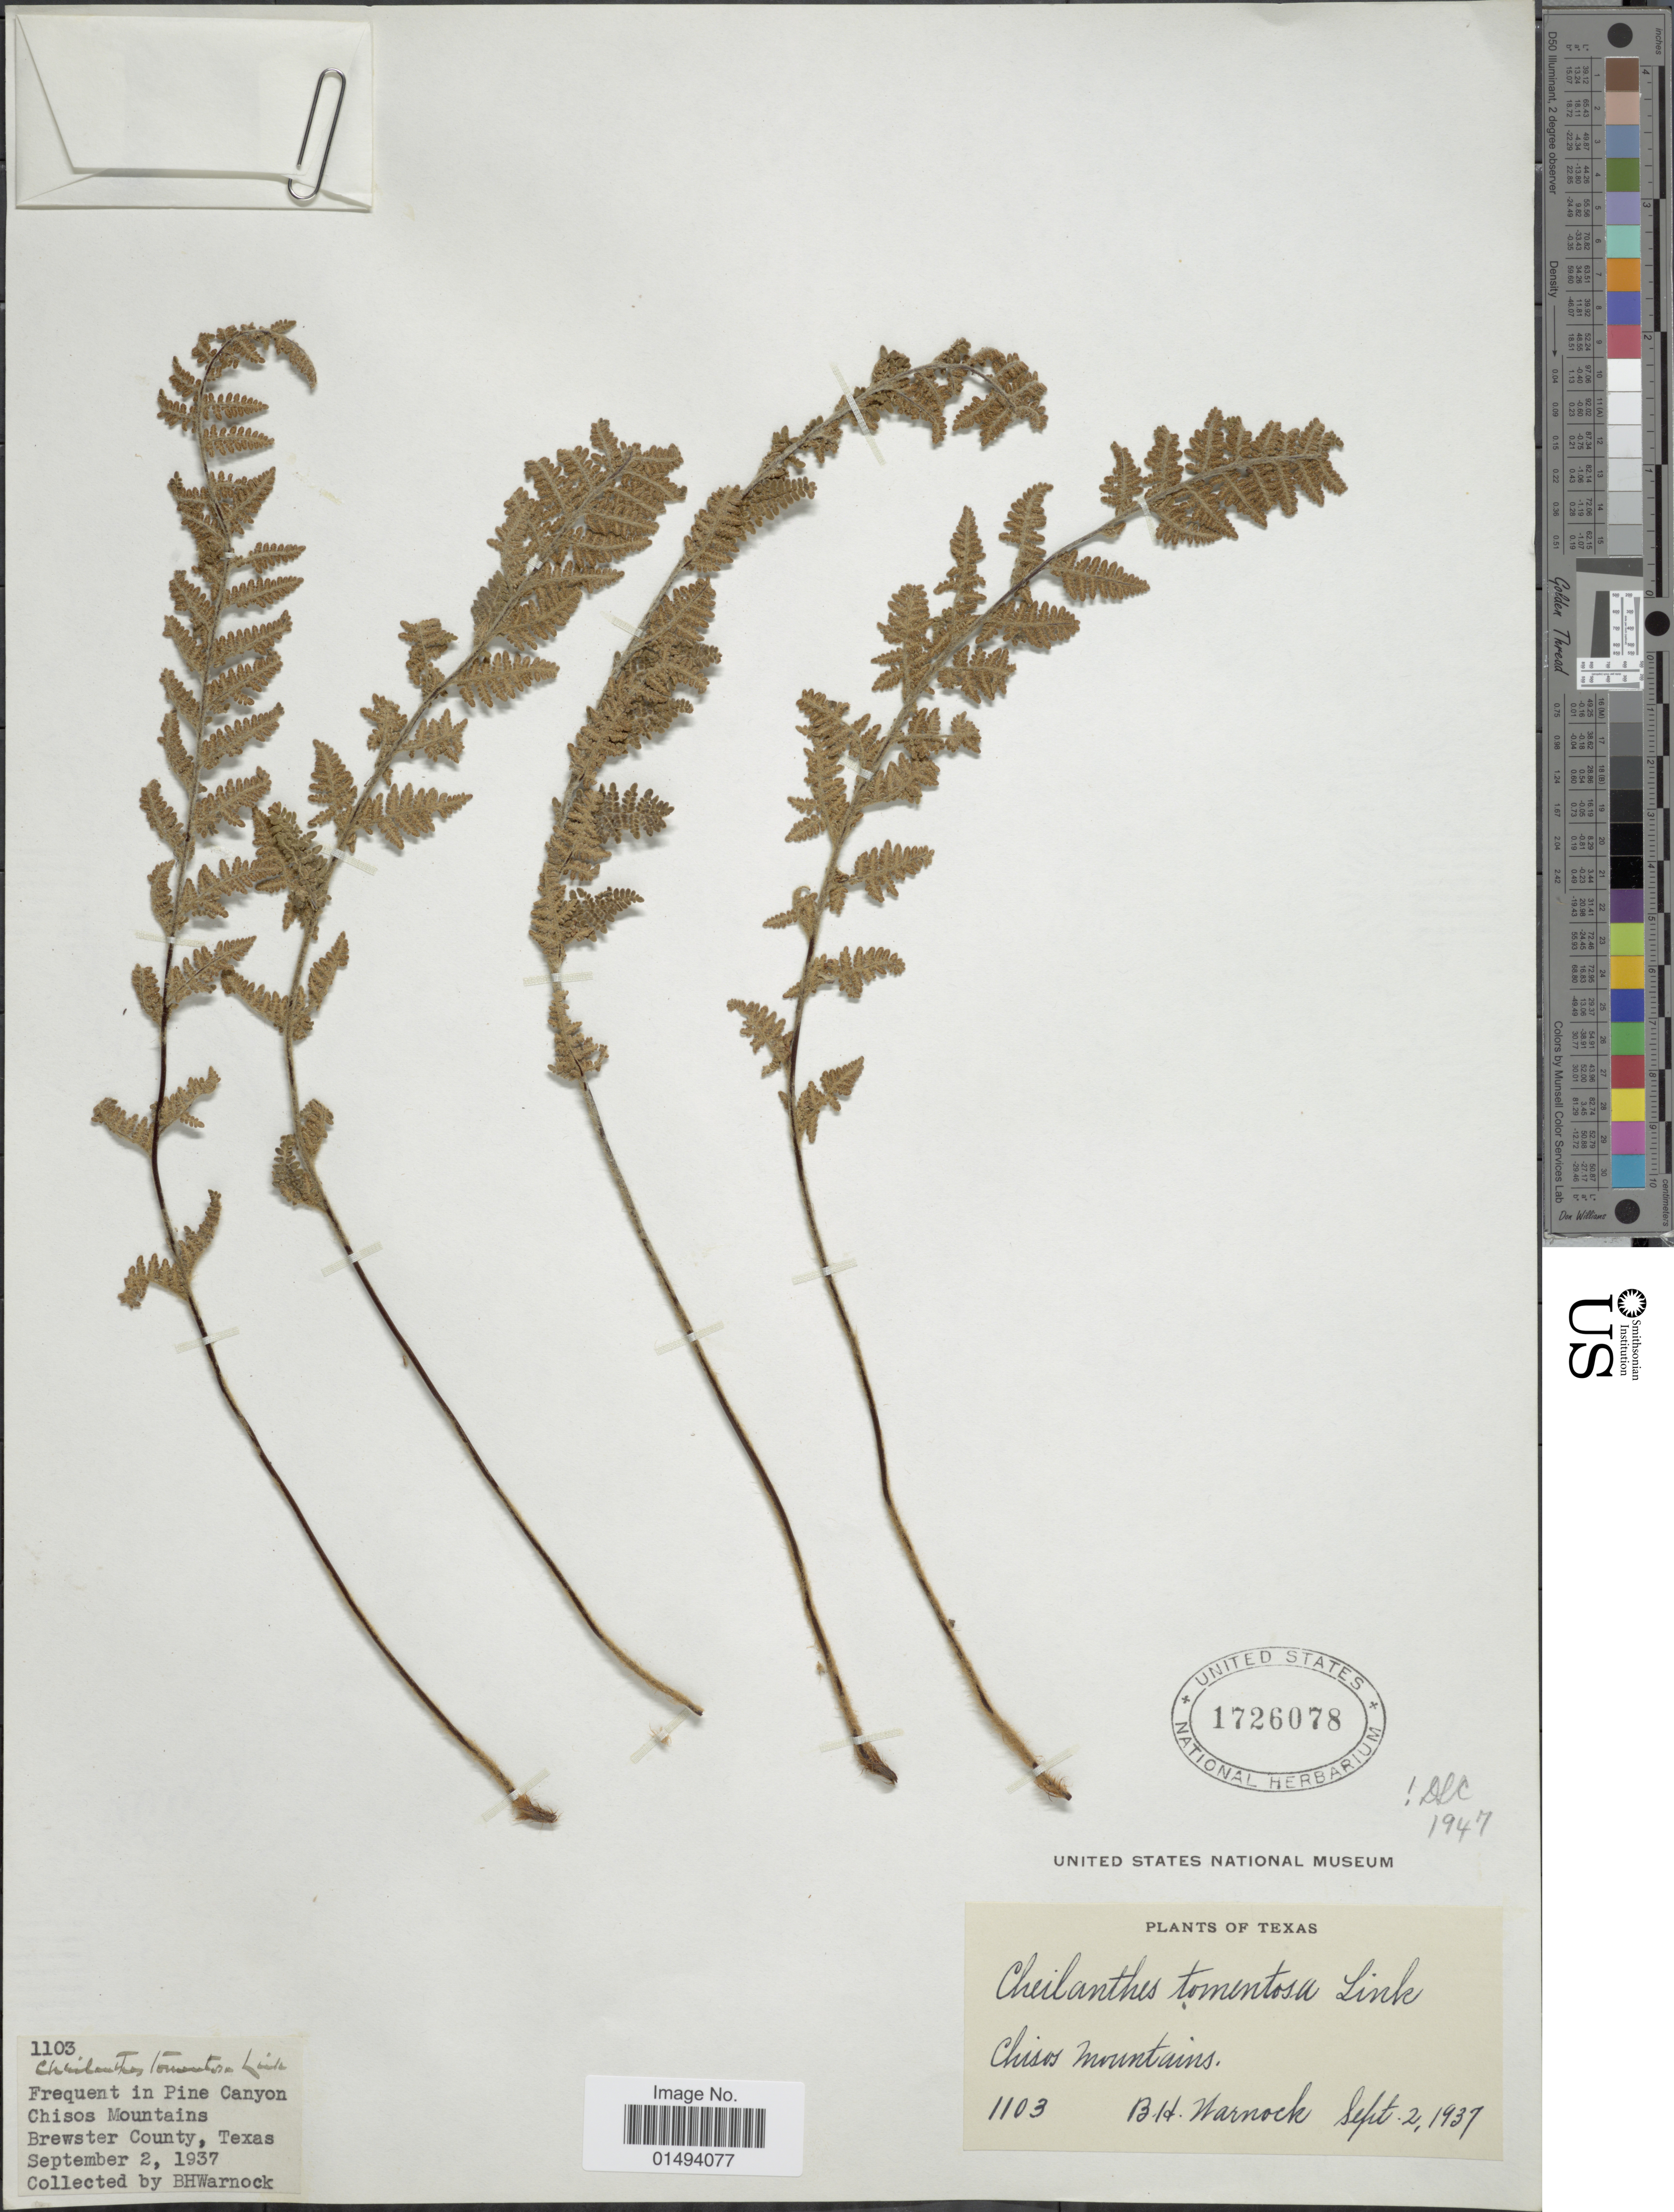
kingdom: Plantae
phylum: Tracheophyta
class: Polypodiopsida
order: Polypodiales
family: Pteridaceae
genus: Myriopteris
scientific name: Myriopteris tomentosa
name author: (Link) Fée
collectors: B. H. Warnock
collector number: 1103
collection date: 1937-09-02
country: United States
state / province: Texas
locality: Texas, Frequent in Pine Canyon Chisos Mountains, Brewster County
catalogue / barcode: US 1726078